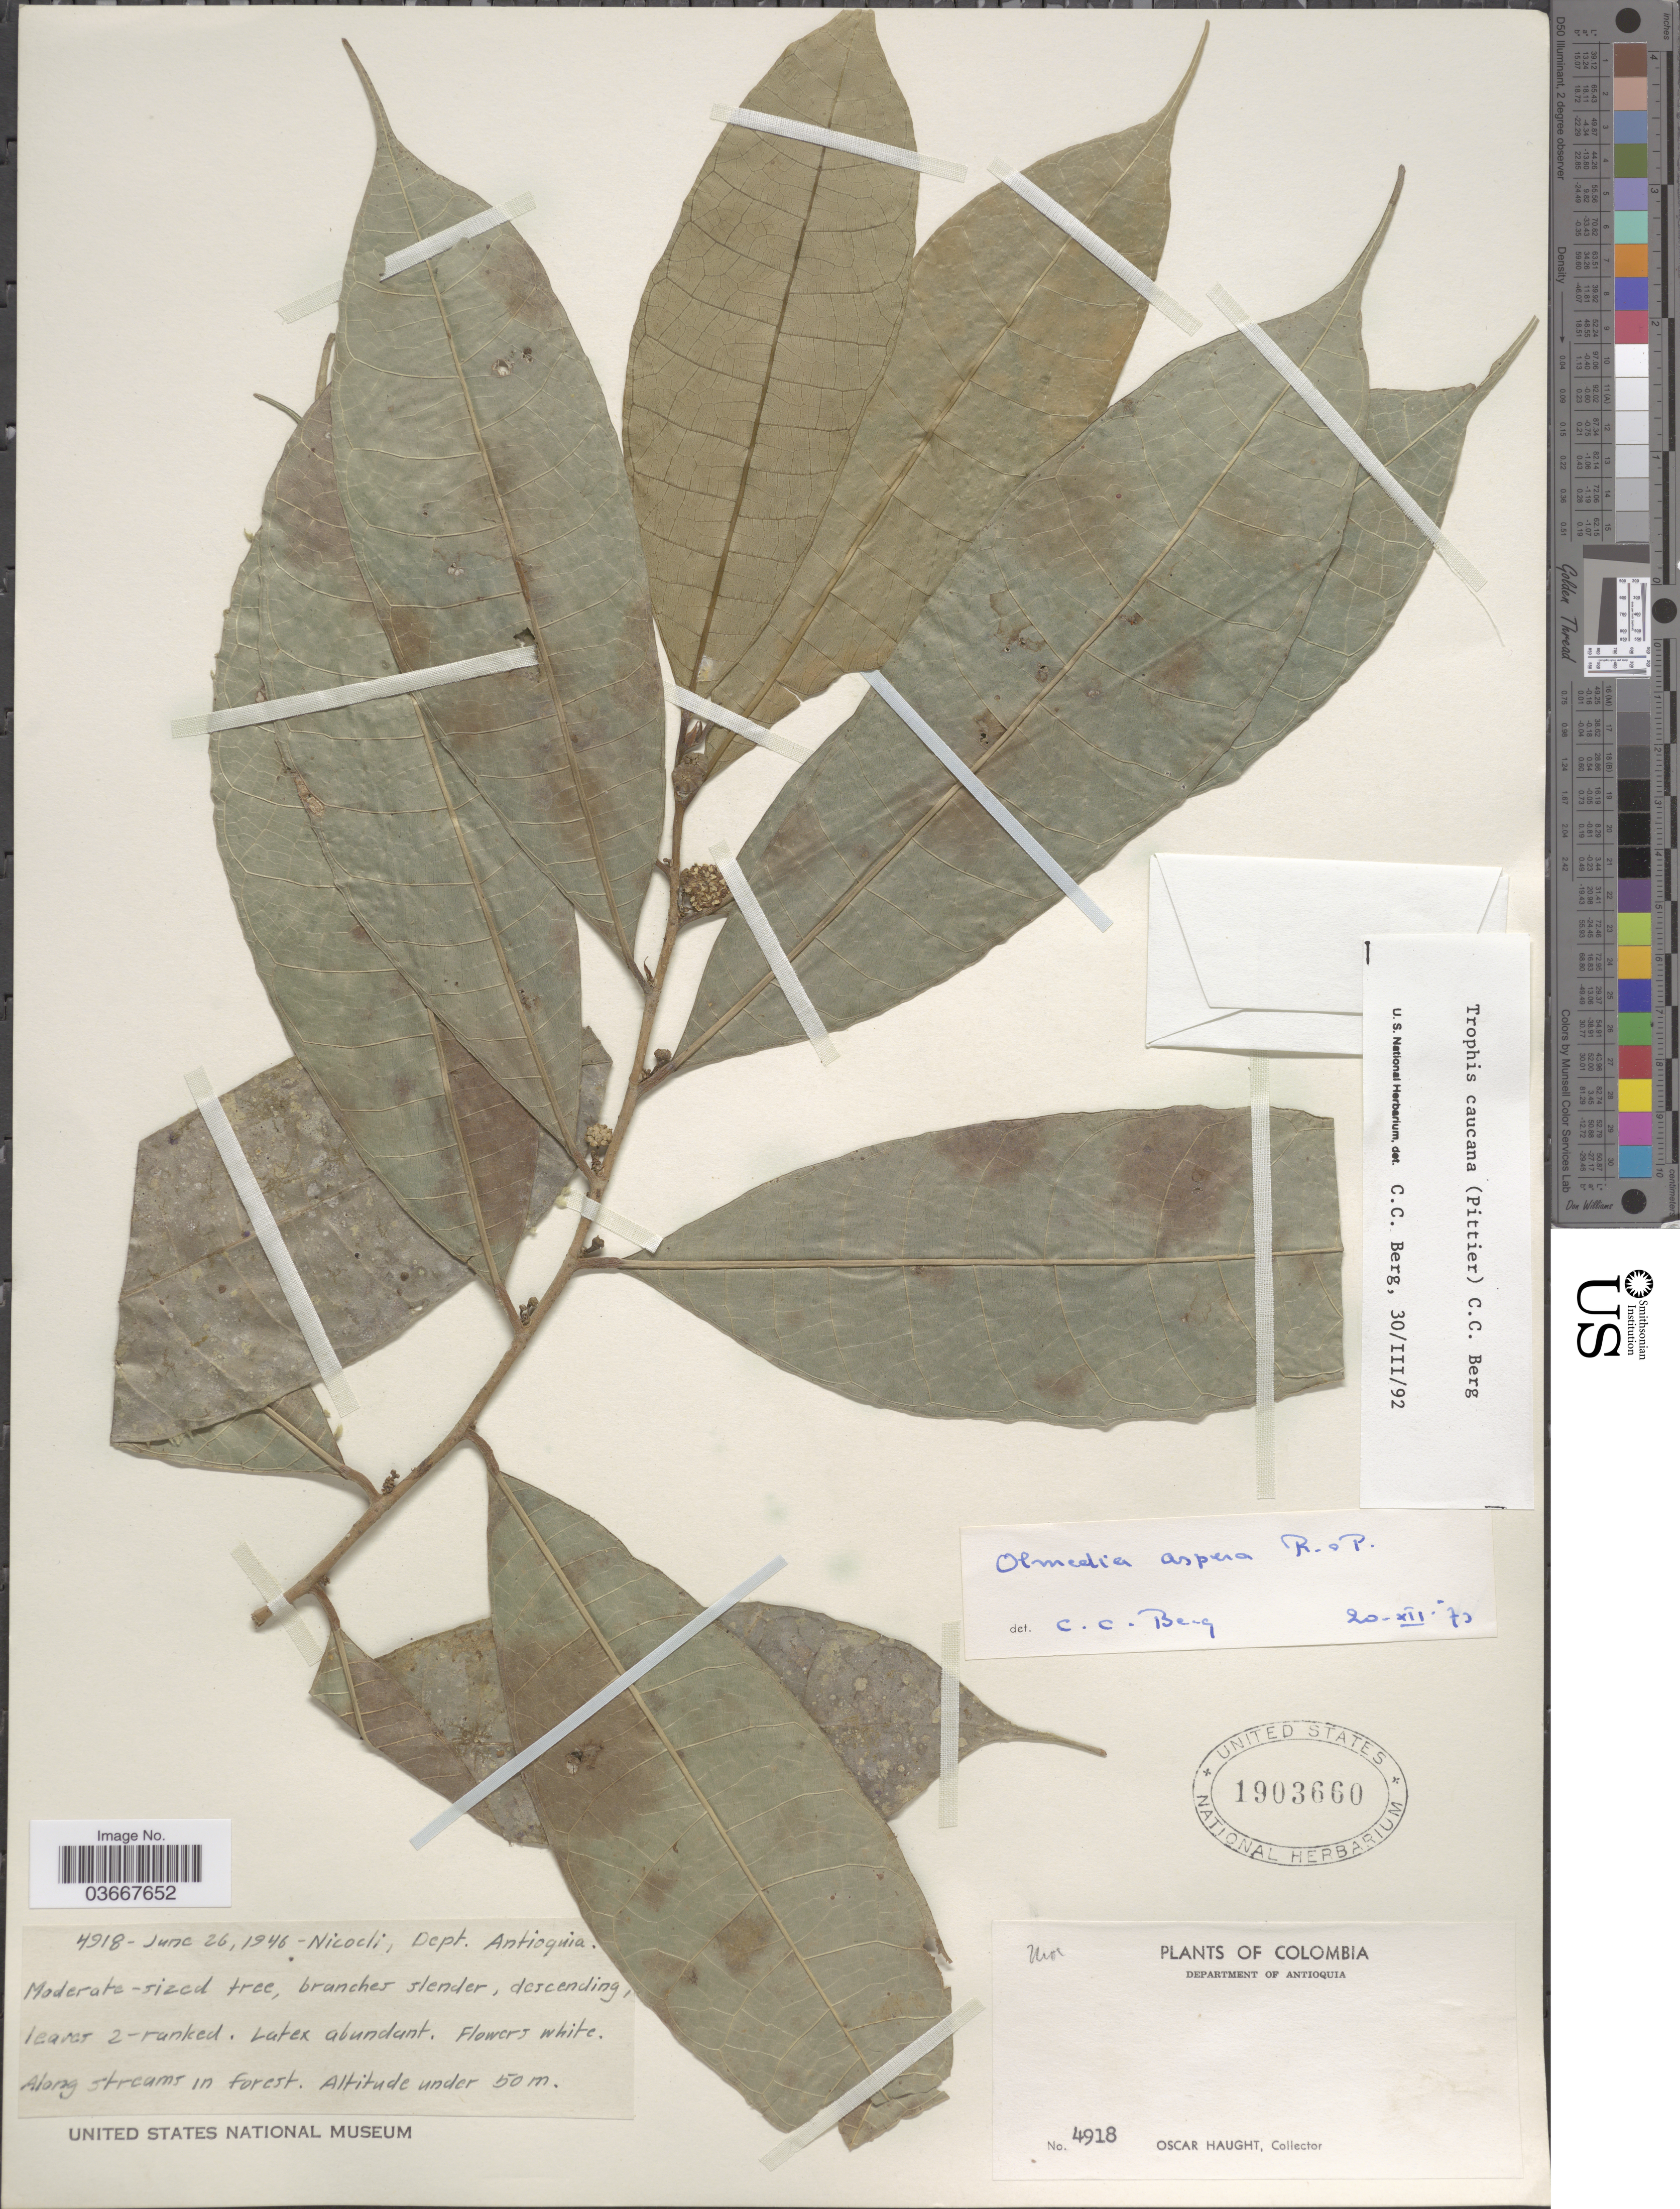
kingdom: Plantae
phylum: Tracheophyta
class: Magnoliopsida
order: Rosales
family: Moraceae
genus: Olmedia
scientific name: Olmedia aspera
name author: Ruiz & Pav.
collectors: O. L. Haught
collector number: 4918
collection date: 1946-06-26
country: Colombia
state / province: Antioquia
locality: Nicocli, Dept. Antioquia.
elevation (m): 50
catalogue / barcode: US 1903660